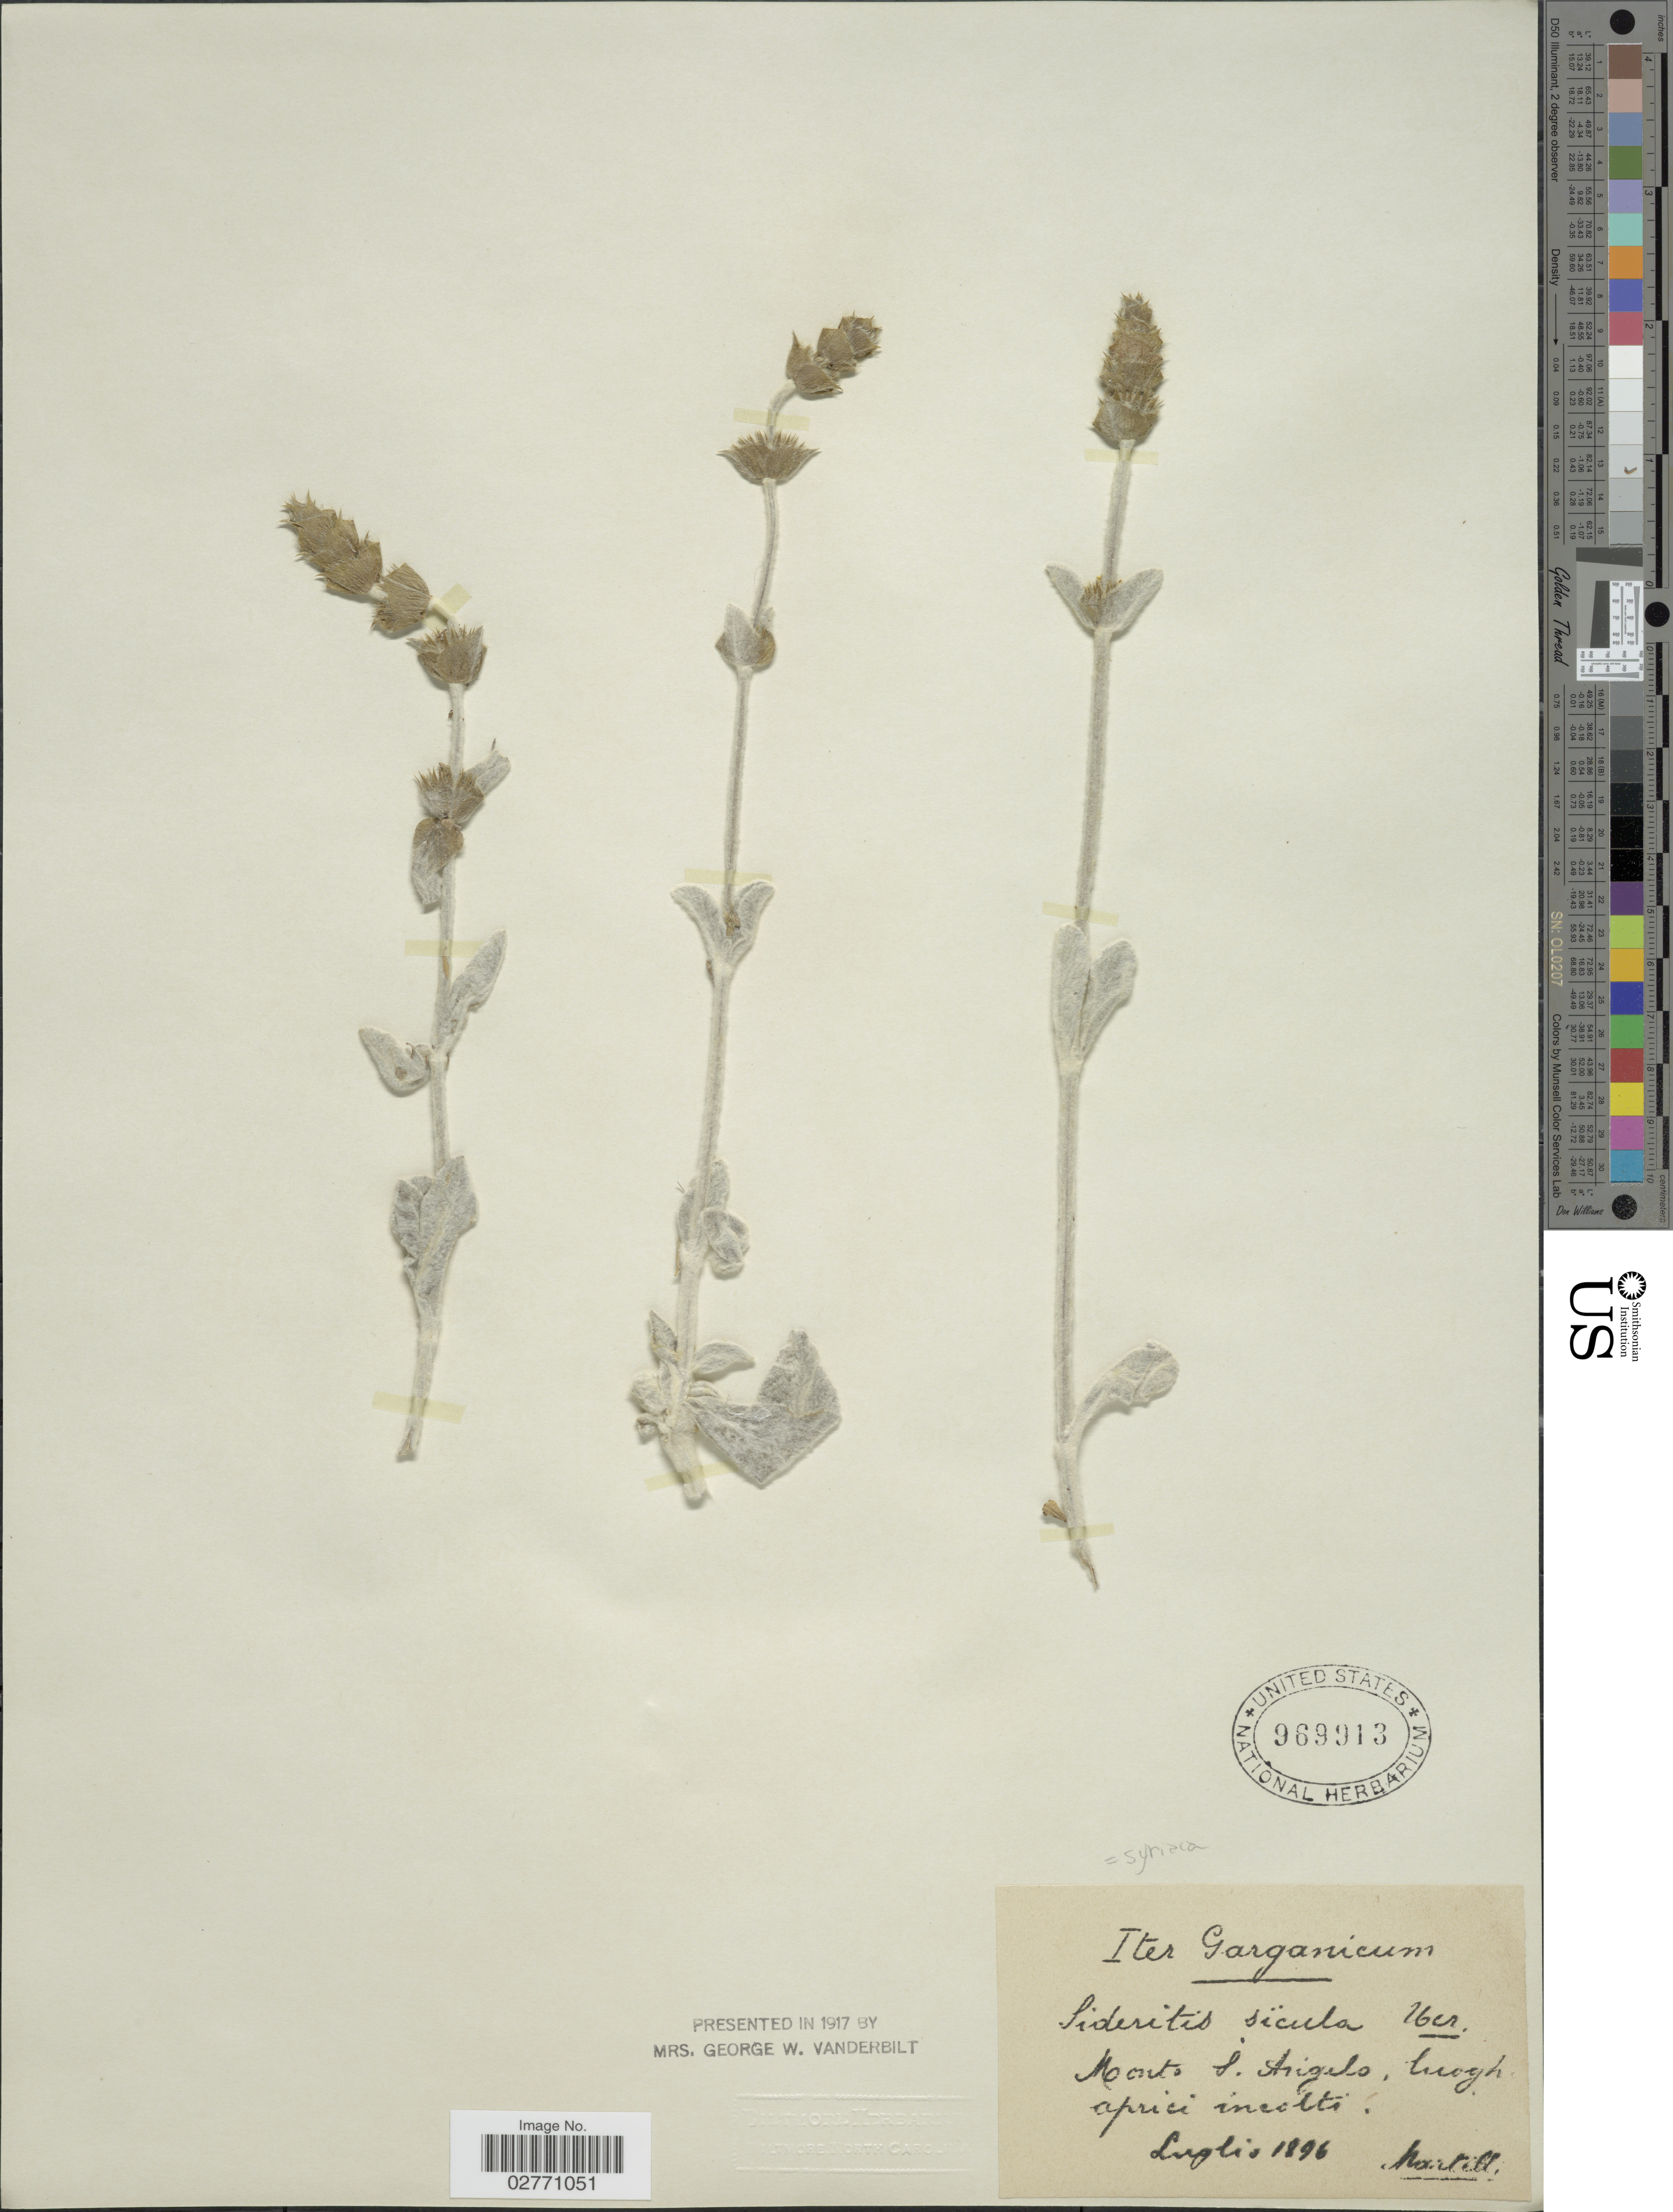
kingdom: Plantae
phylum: Tracheophyta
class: Magnoliopsida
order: Lamiales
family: Lamiaceae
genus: Sideritis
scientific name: Sideritis syriaca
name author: L.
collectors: -. Martelli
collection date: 1896-07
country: Italy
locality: Garganicum. Monts S. Angelo, luogh aprici incolti.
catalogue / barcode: US 969913